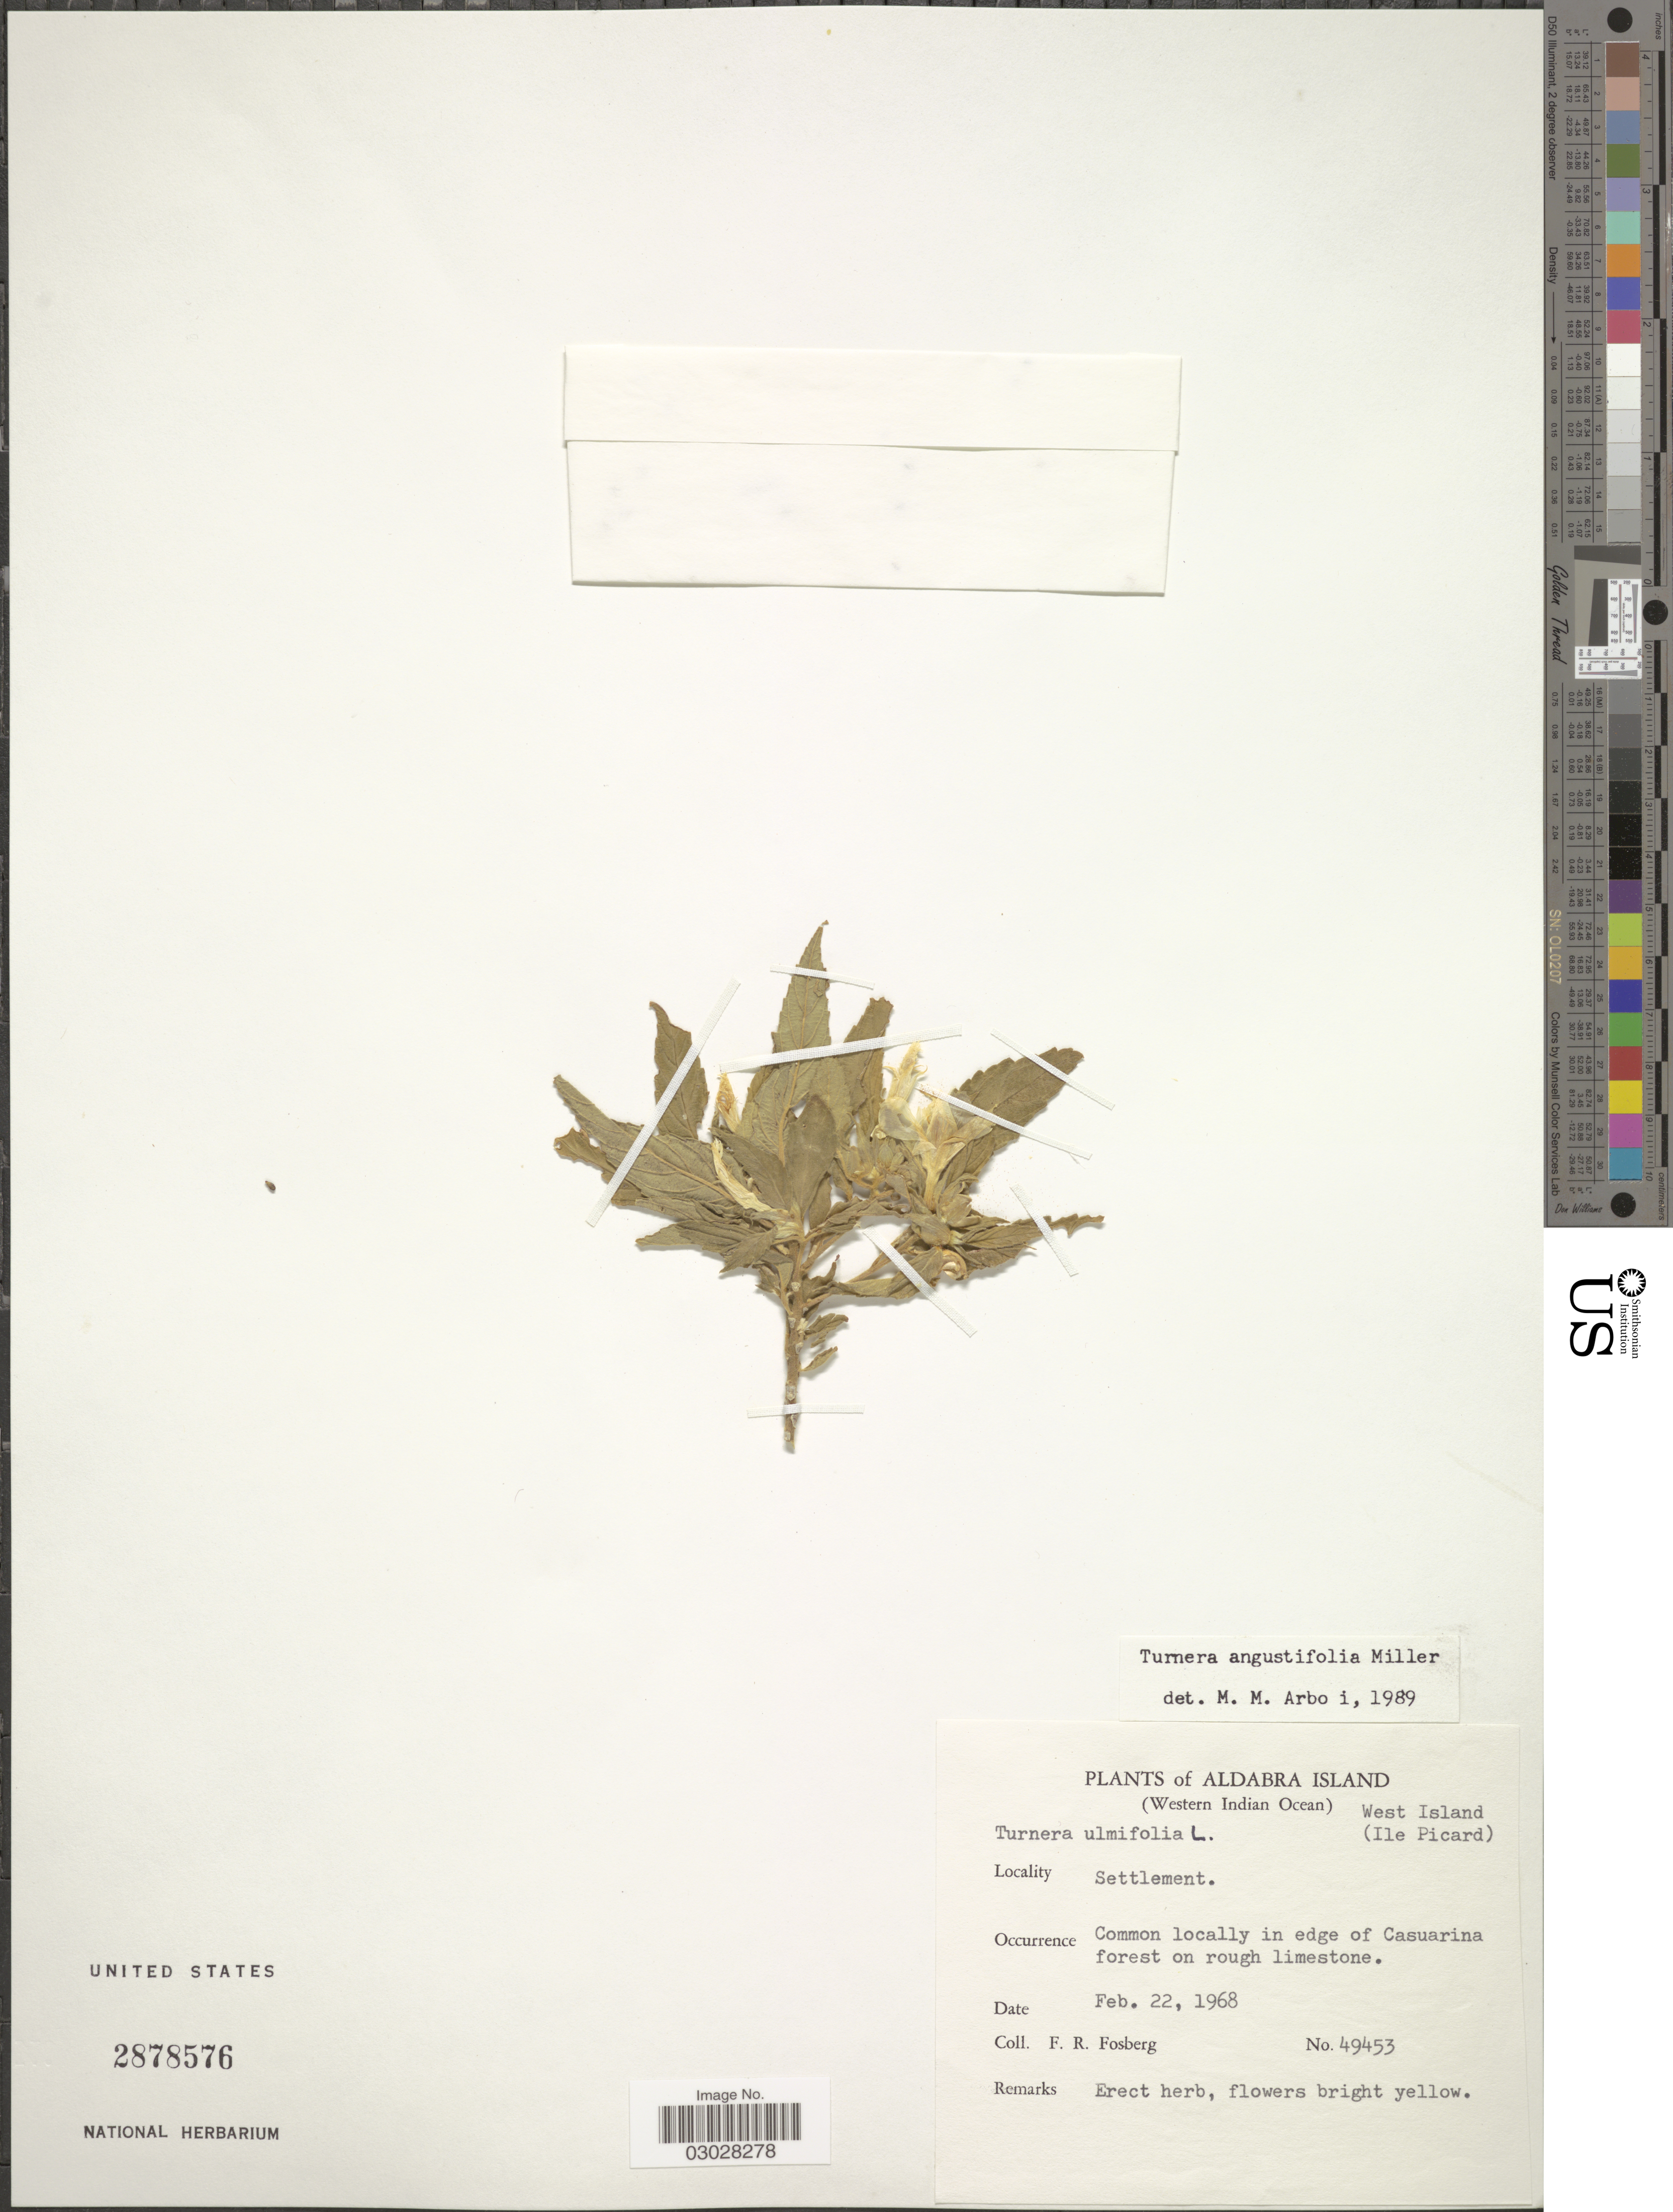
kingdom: Plantae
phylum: Tracheophyta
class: Magnoliopsida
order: Malpighiales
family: Turneraceae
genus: Turnera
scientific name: Turnera ulmifolia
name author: L.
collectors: F. R. Fosberg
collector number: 49453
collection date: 1968-02-22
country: Seychelles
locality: Aldabra Island. (Western Indian Ocean) West Island (Ile Picard). Settlement.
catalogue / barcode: US 2878576